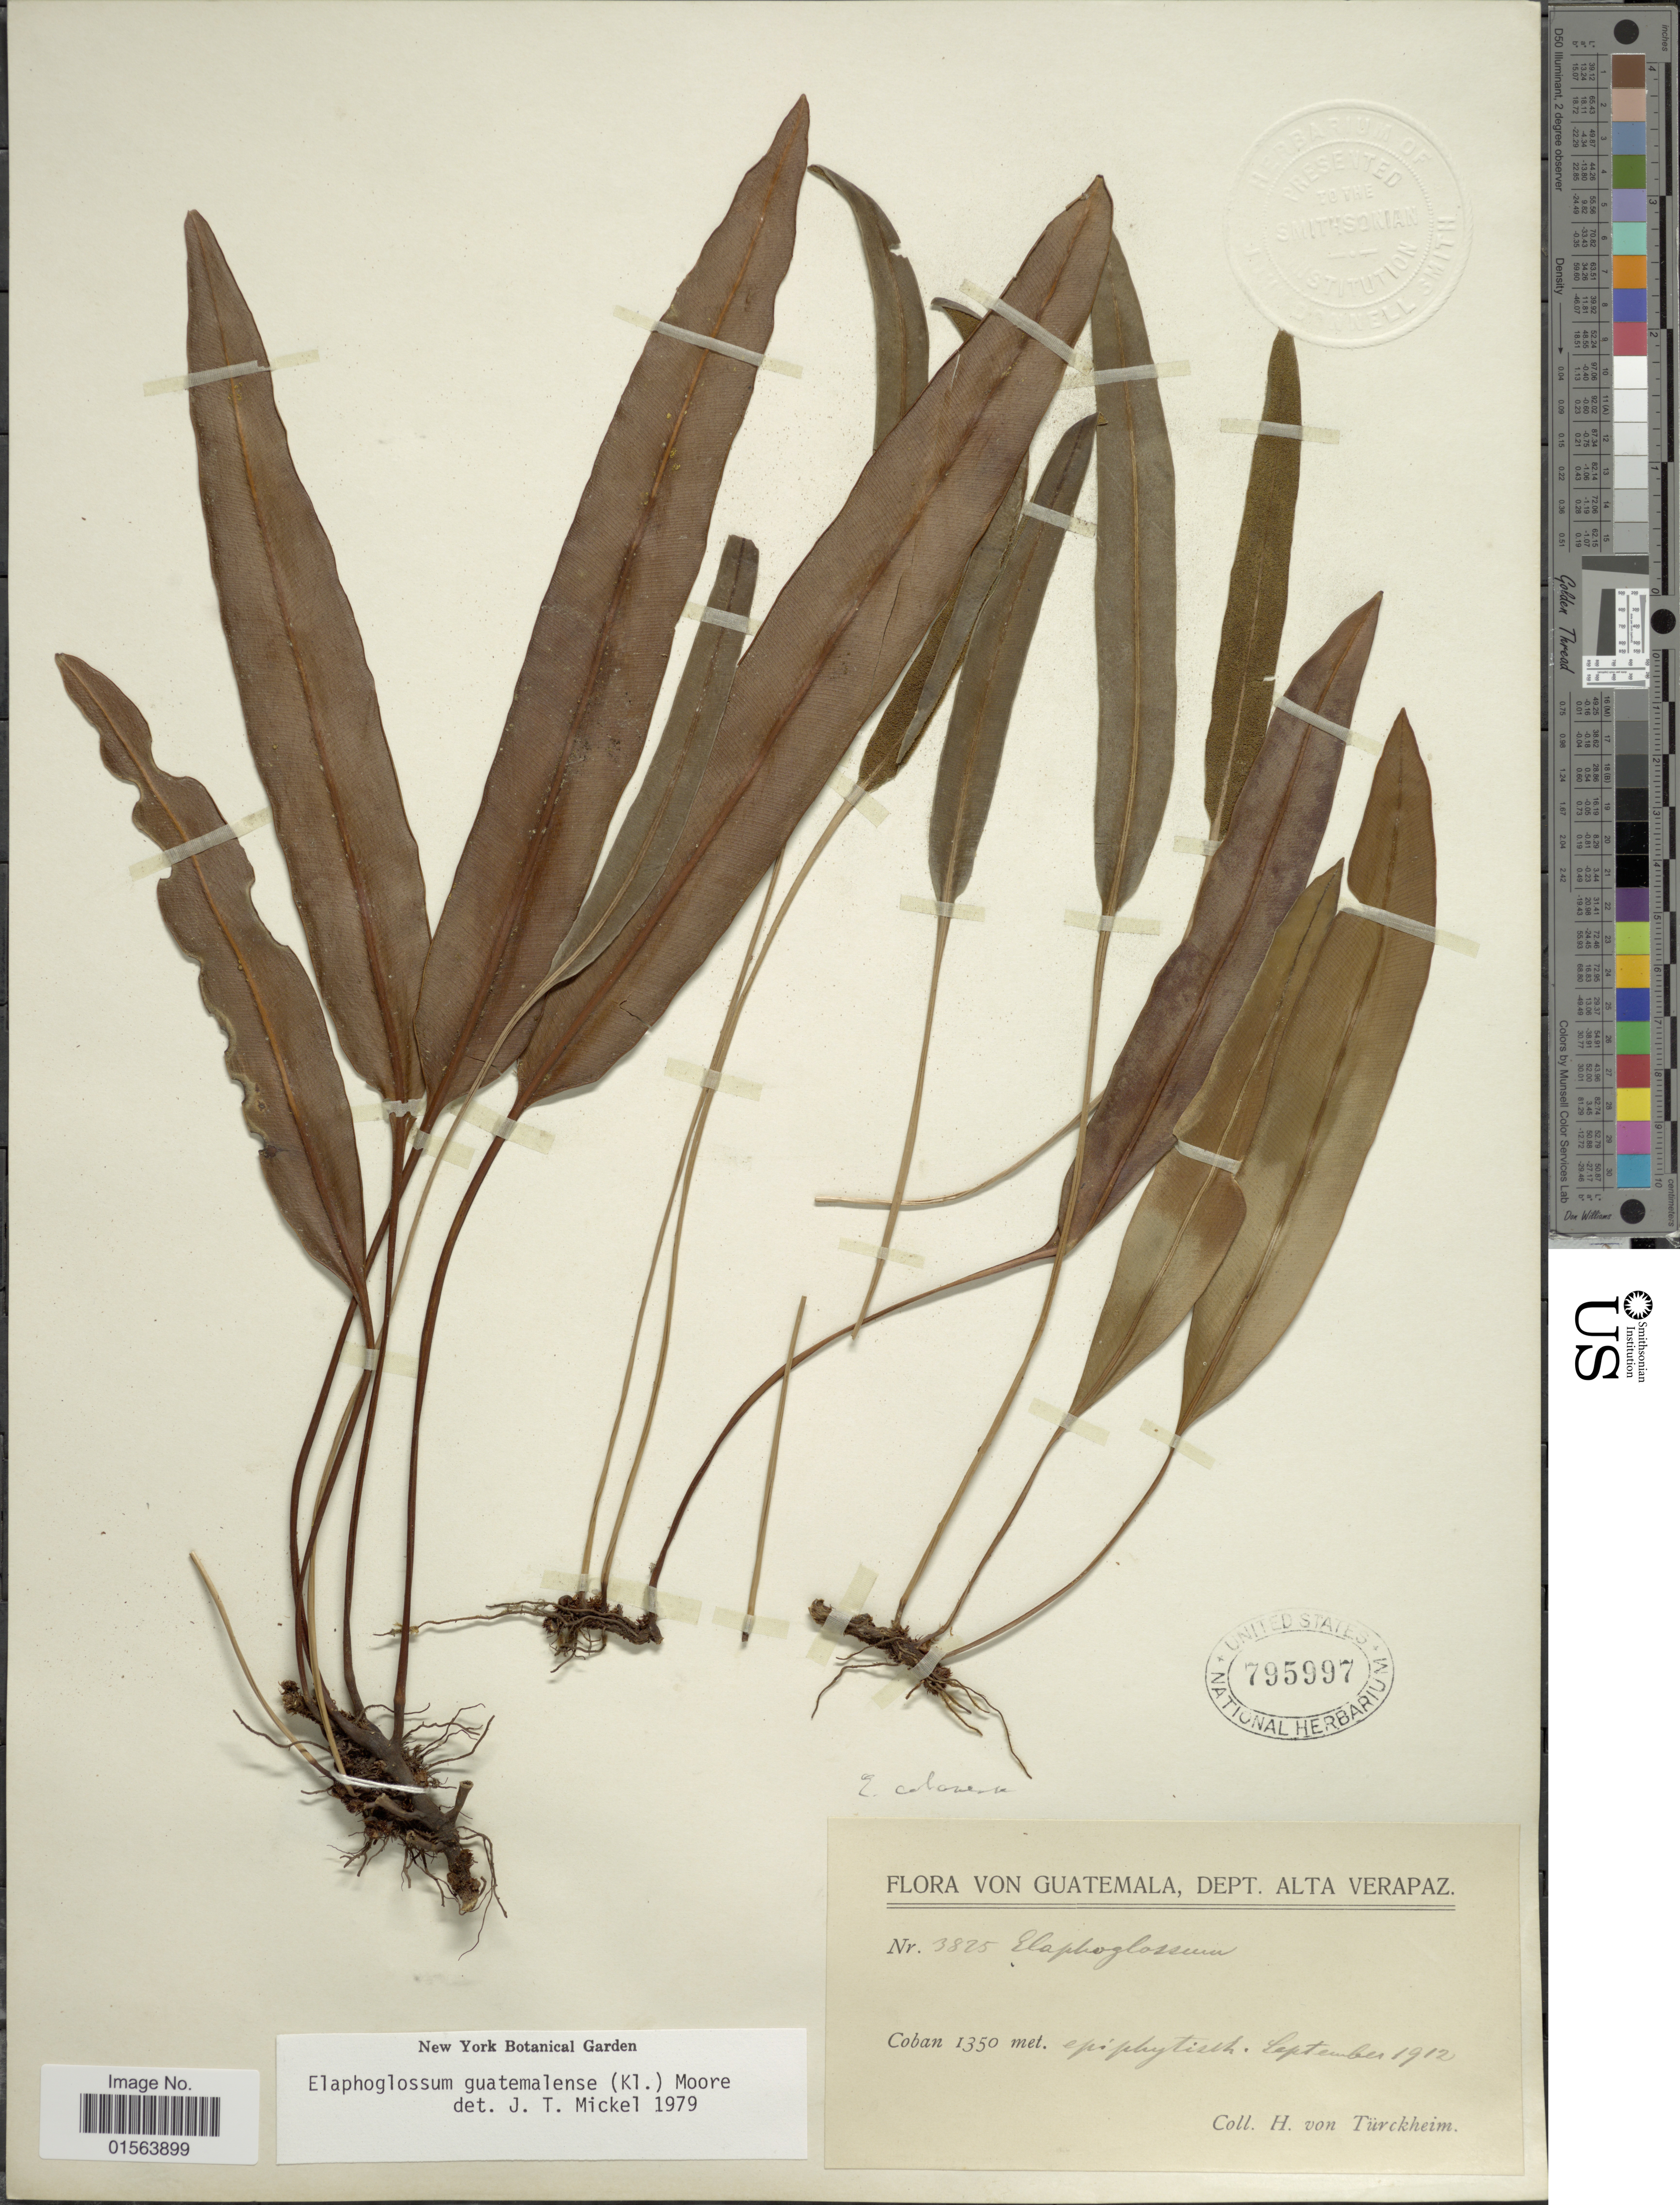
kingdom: Plantae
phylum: Tracheophyta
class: Polypodiopsida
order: Polypodiales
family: Dryopteridaceae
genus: Elaphoglossum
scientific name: Elaphoglossum guatemalense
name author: (Klotzsch) T. Moore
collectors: H. von Türckheim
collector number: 3825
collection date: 1912-09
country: Guatemala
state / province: Alta Verapaz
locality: Dept. Alta Verapaz, Coban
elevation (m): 1350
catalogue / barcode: US 795997